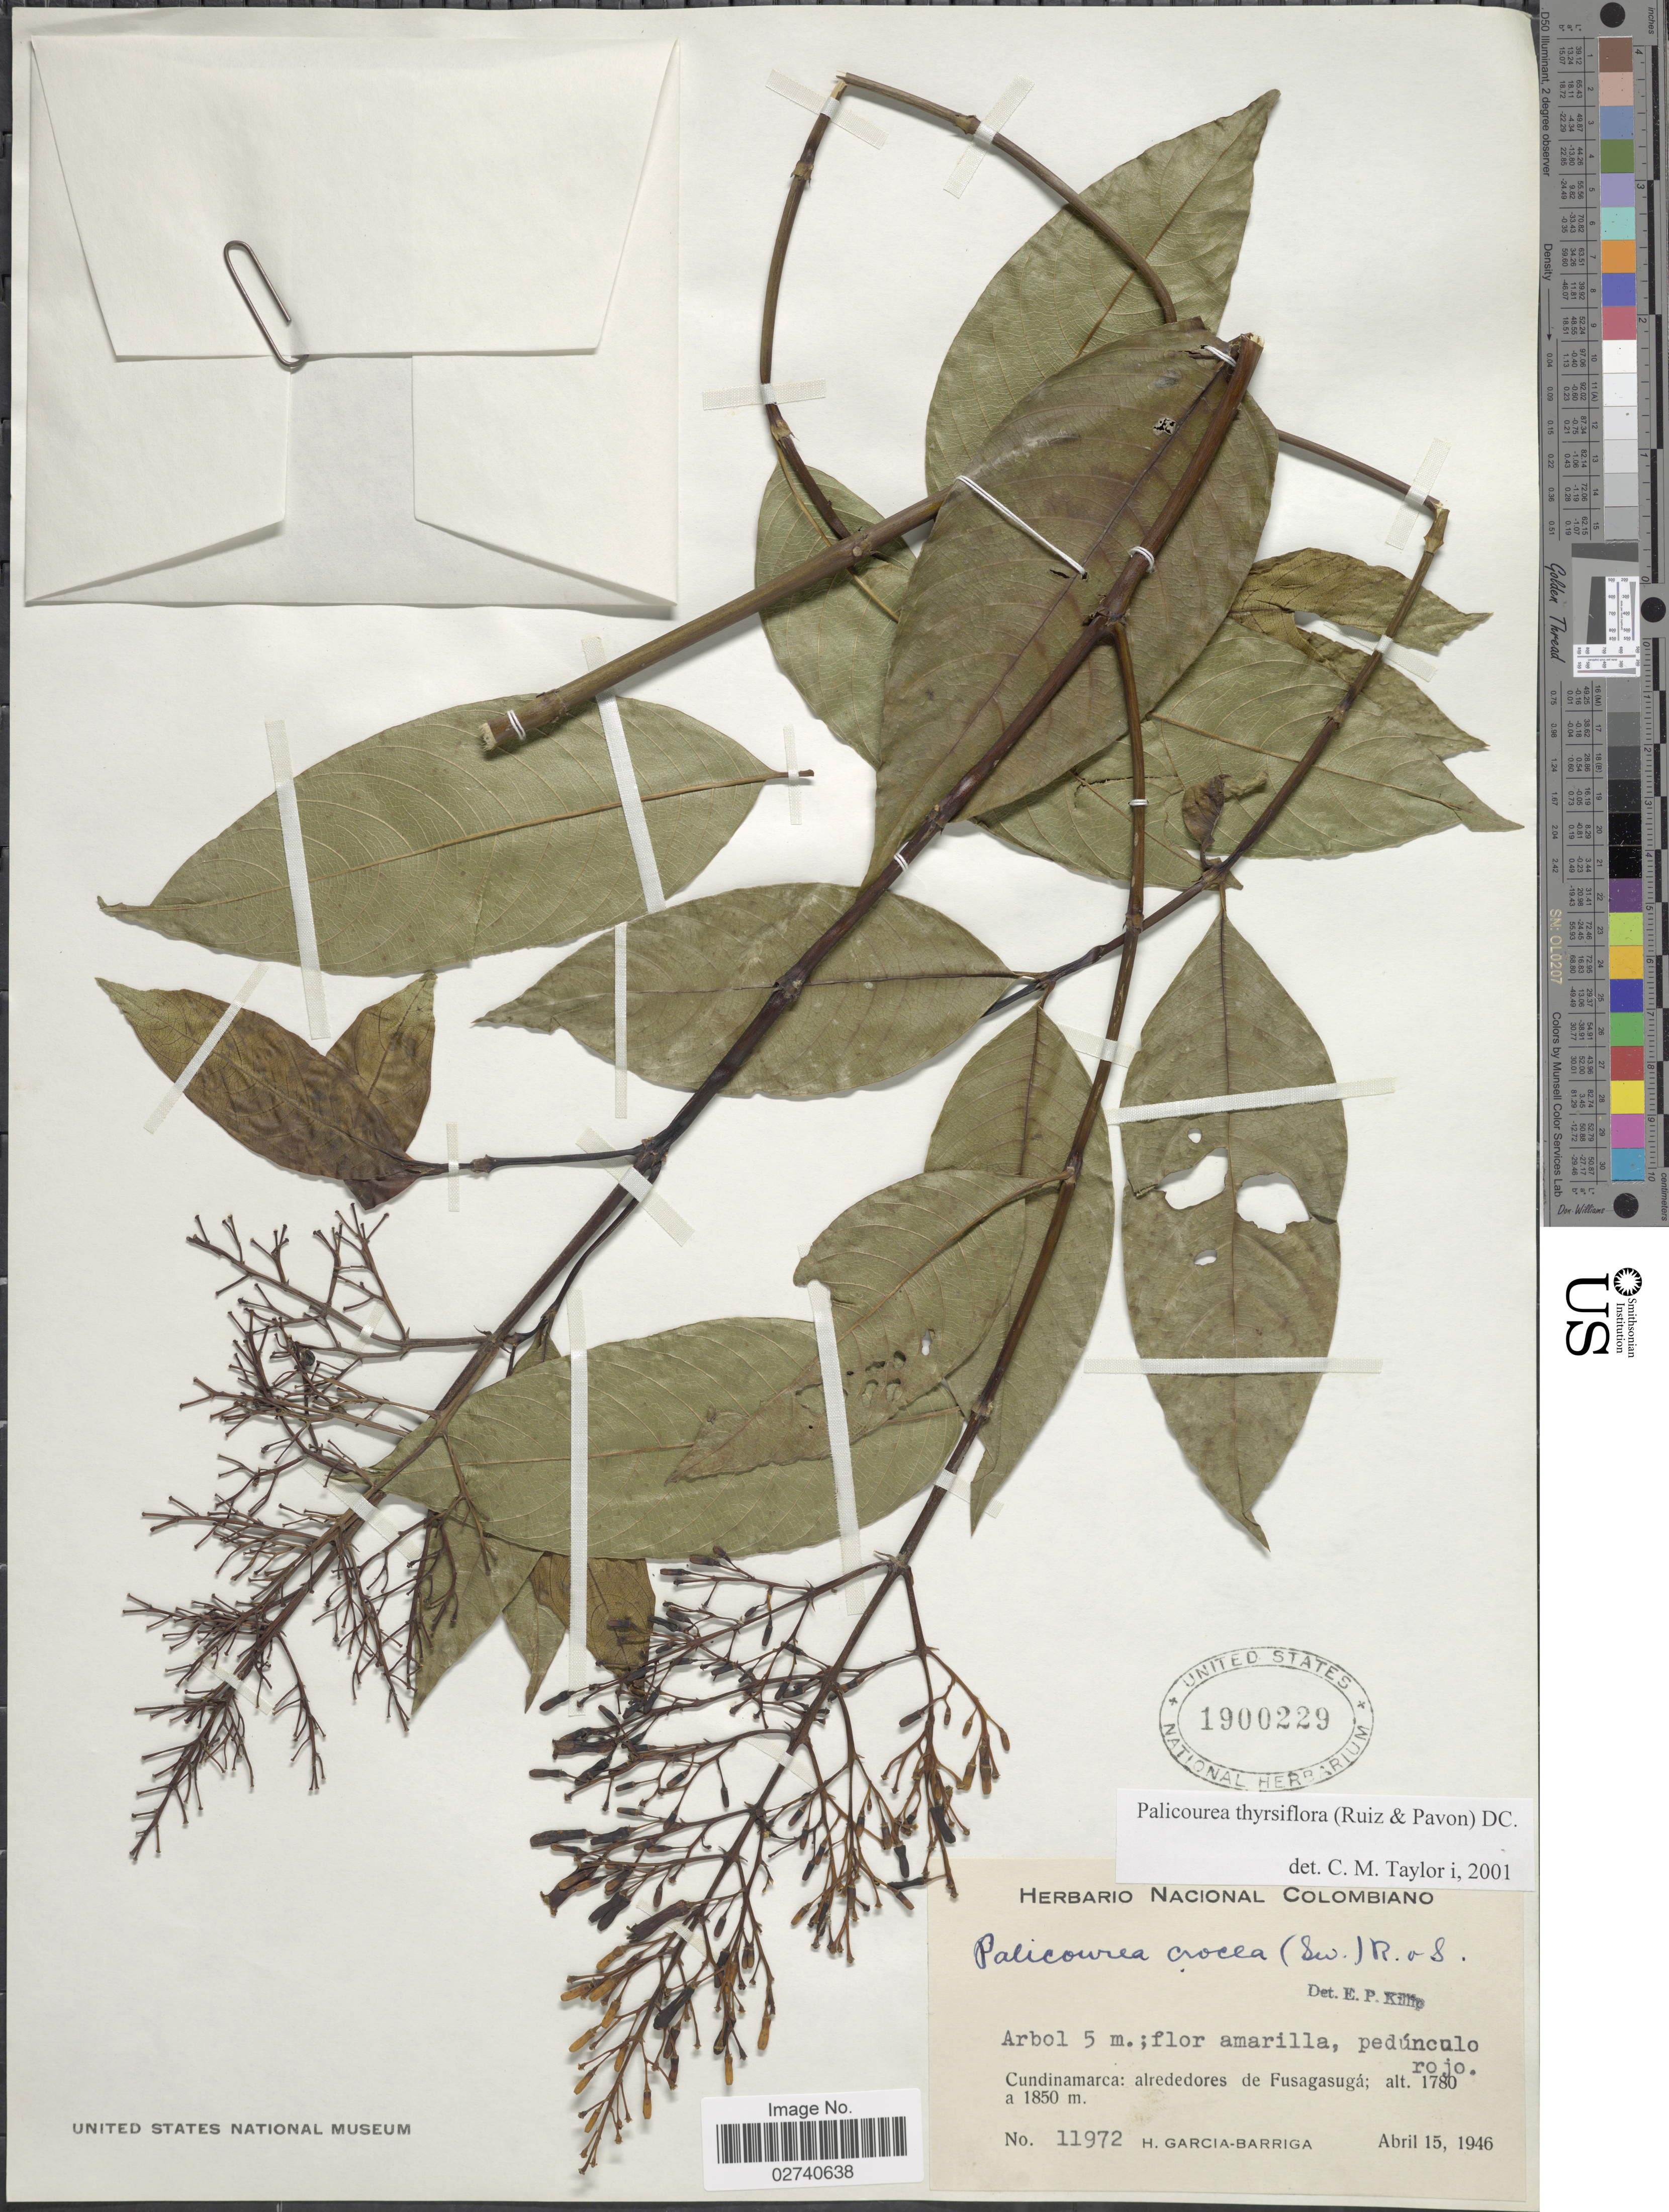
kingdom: Plantae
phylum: Tracheophyta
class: Magnoliopsida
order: Gentianales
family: Rubiaceae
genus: Palicourea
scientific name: Palicourea thyrsiflora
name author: (Ruiz & Pav.) DC.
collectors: H. García Barriga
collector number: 11972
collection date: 1946-04-15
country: Colombia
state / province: Cundinamarca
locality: Alrededores de Fusagasuga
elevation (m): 1780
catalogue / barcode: US 1900229